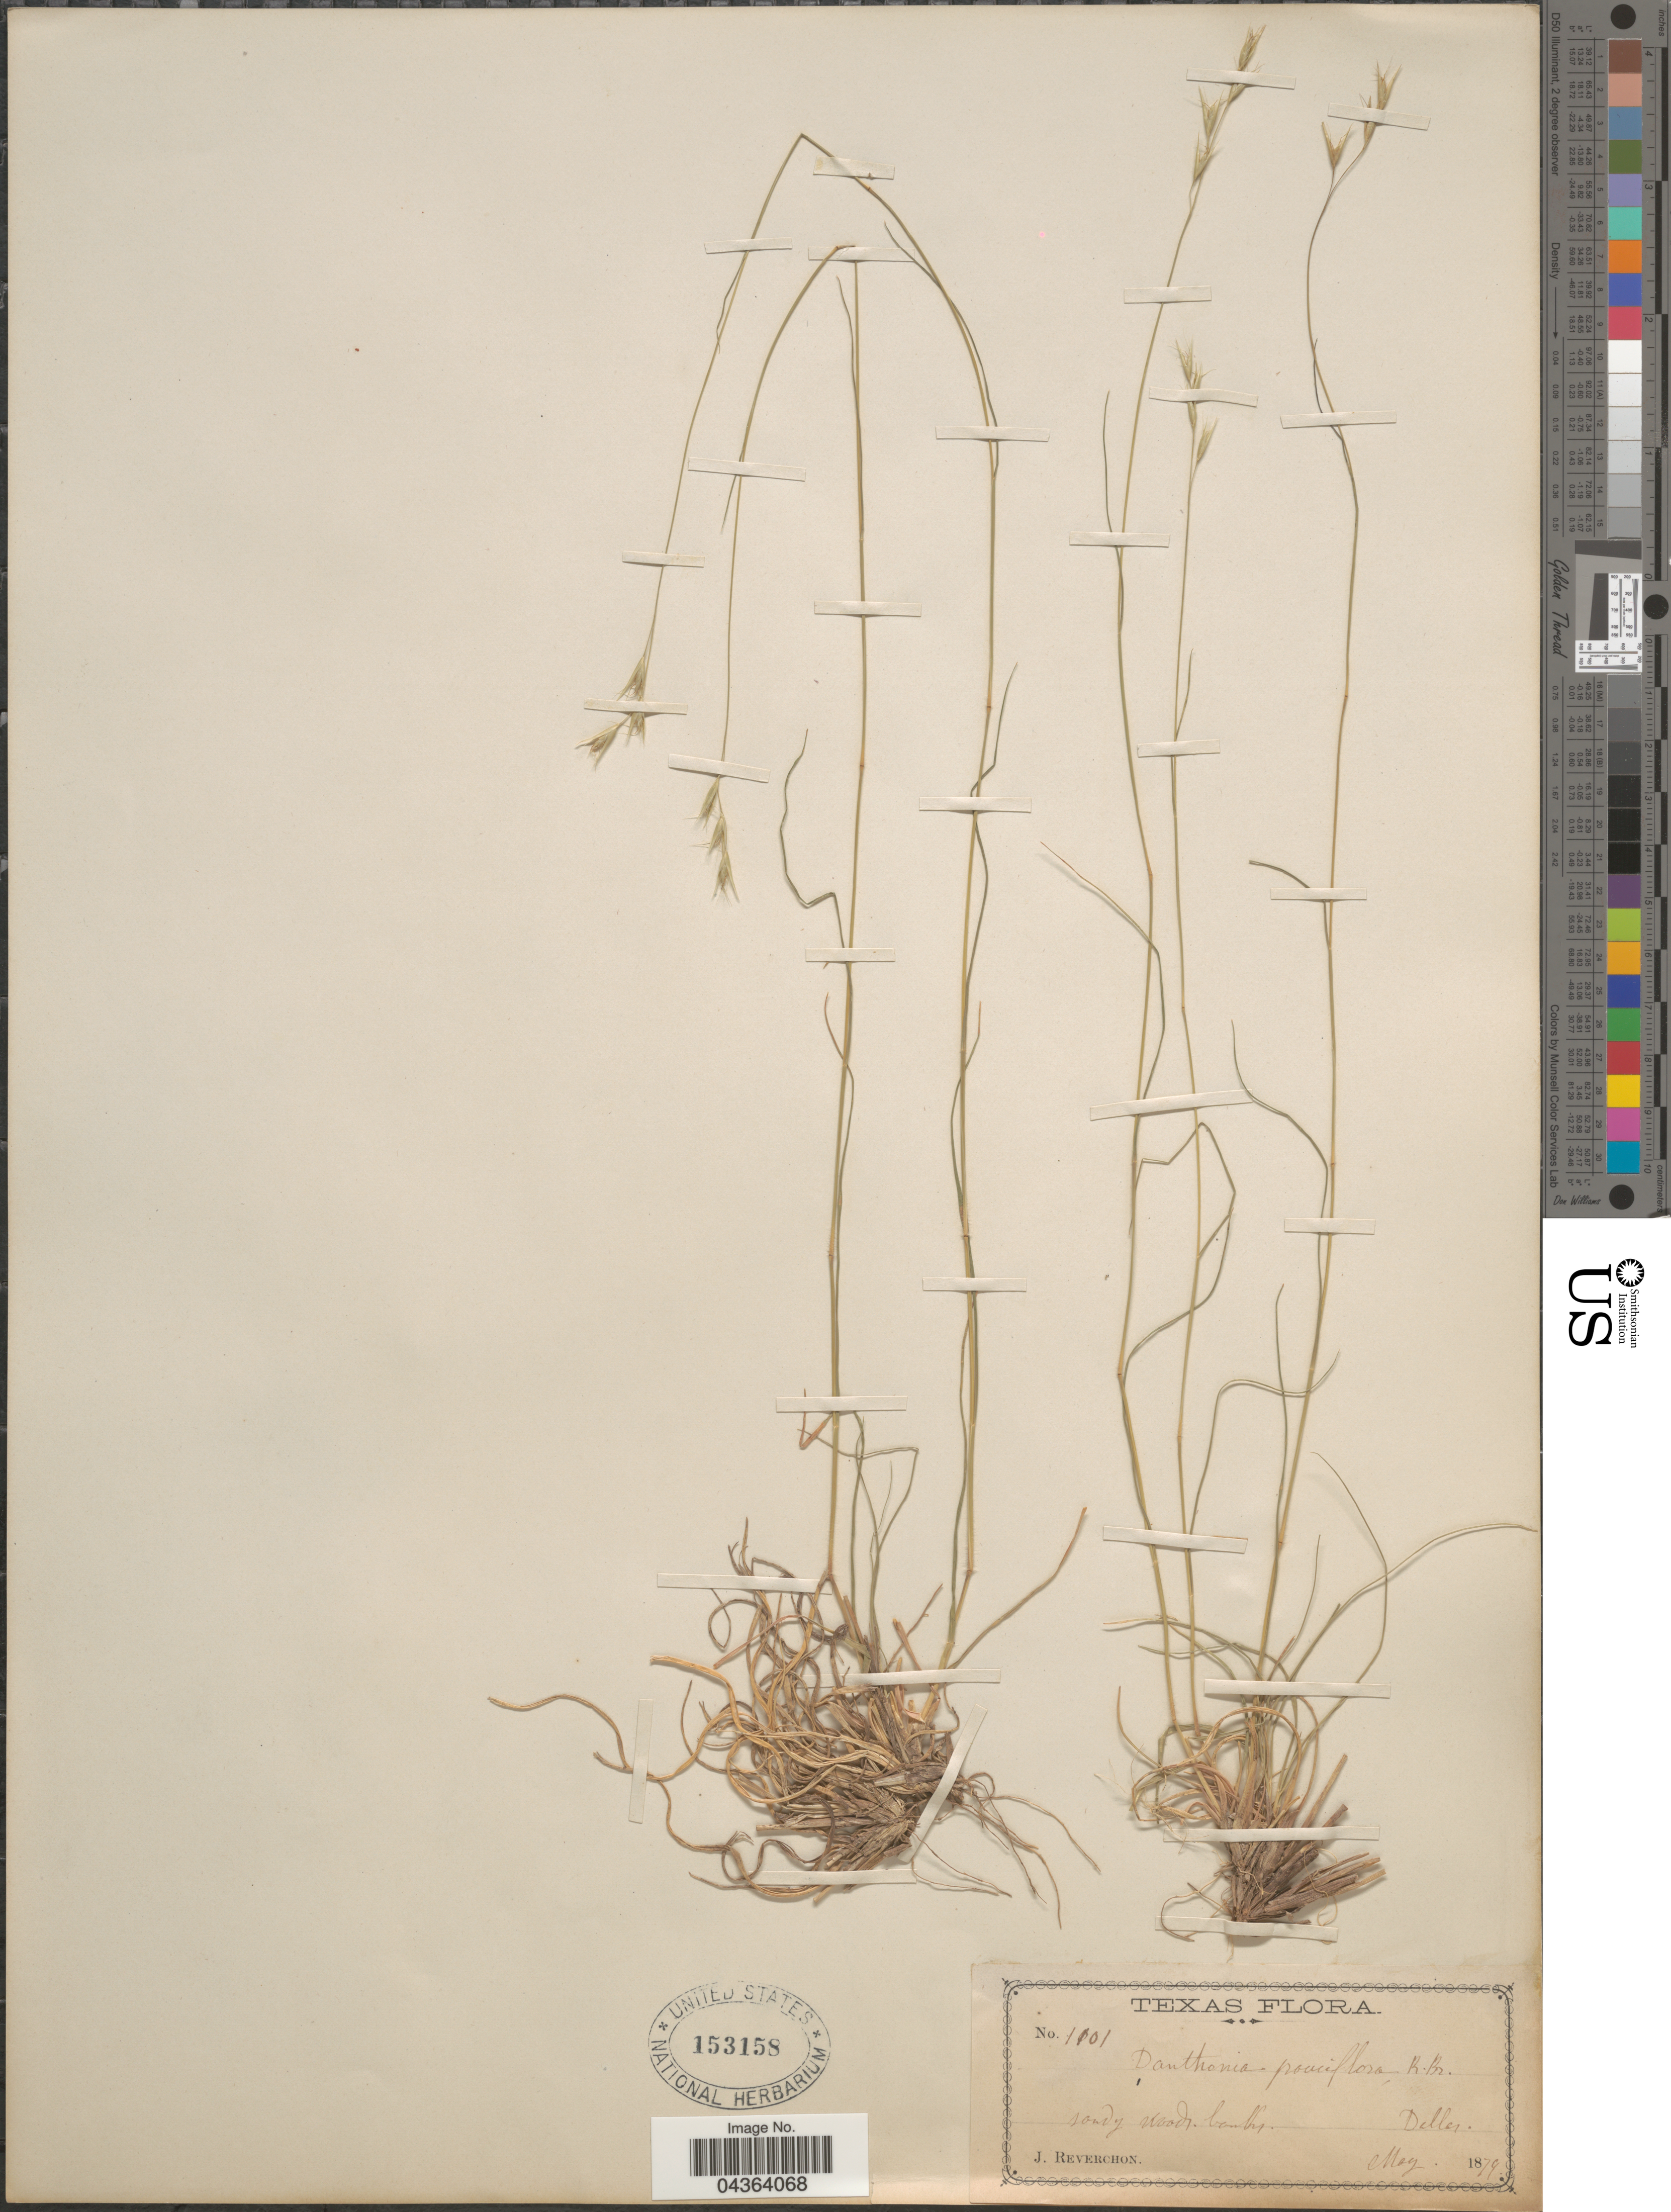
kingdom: Plantae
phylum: Tracheophyta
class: Liliopsida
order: Poales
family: Poaceae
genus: Danthonia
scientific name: Danthonia spicata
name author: (L.) P. Beauv. ex Roem. & Schult.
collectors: J. Reverchon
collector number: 1101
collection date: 1879-05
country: United States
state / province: Texas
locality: Dallas.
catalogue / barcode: US 153158